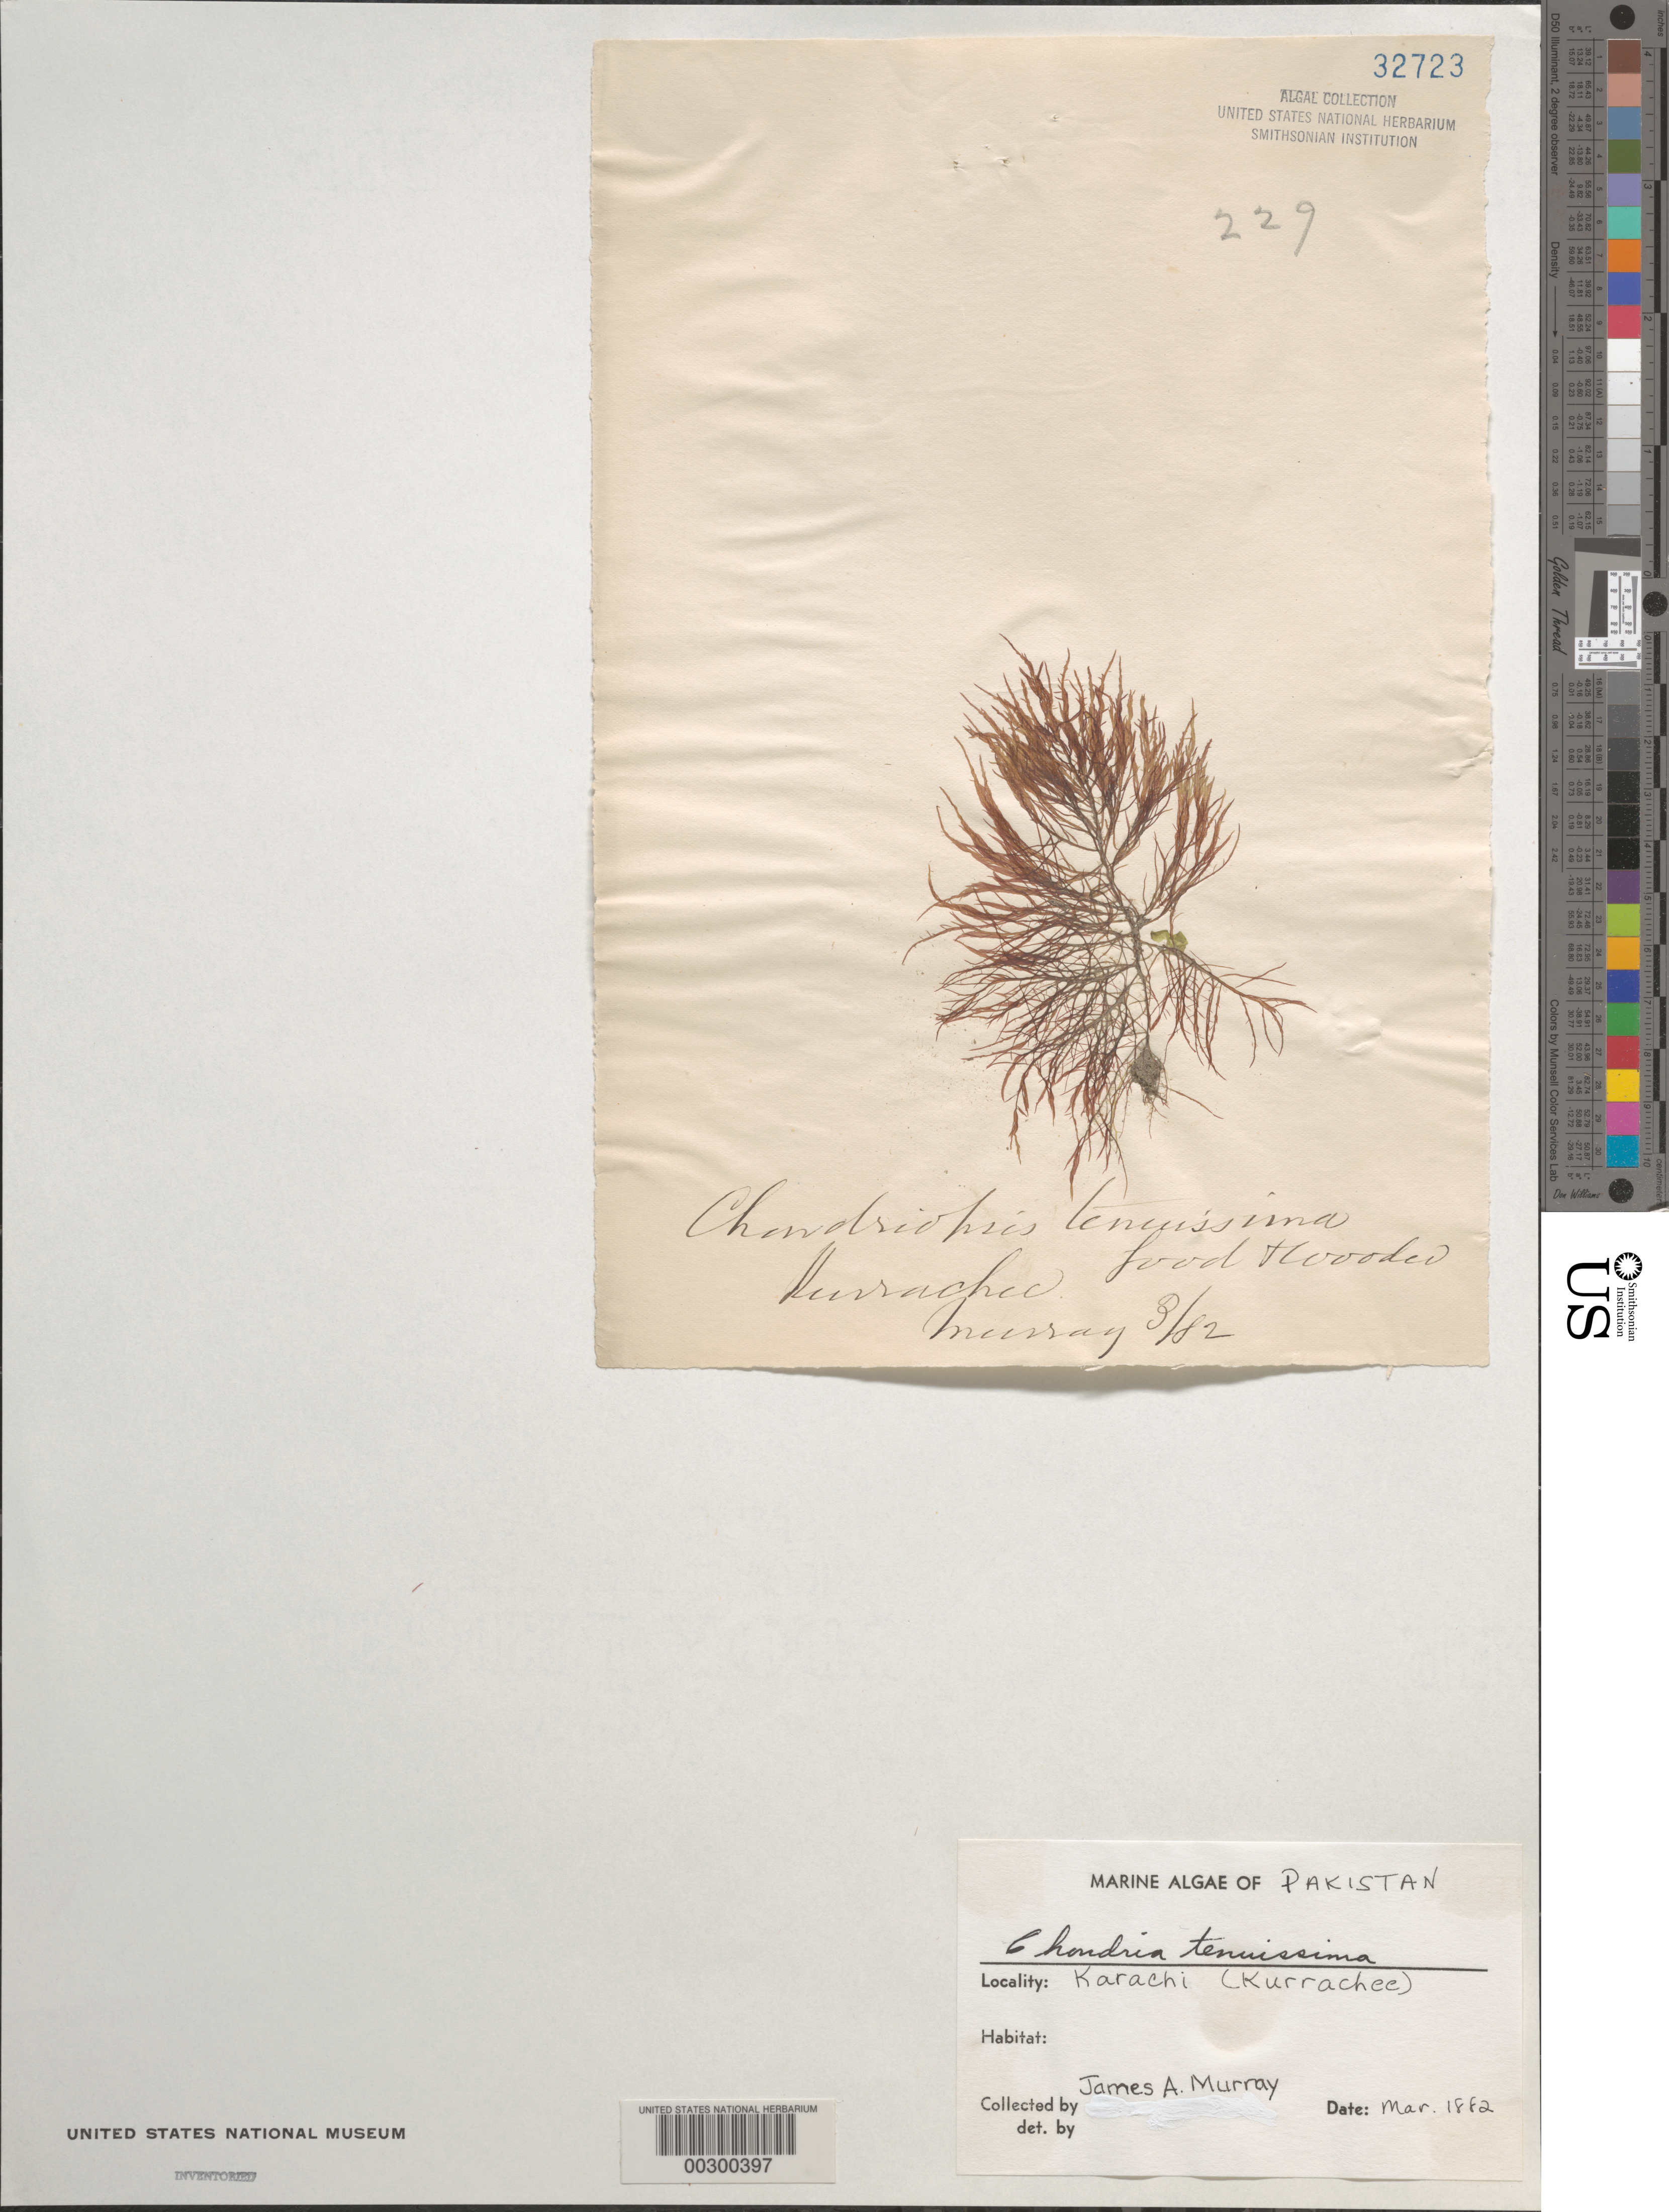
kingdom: Plantae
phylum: Rhodophyta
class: Florideophyceae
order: Ceramiales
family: Rhodomelaceae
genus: Chondria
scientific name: Chondria capillaris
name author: M.J. Wynne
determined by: Algae name updating Project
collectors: J. A. Murray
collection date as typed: Mar 1882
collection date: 1882-03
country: Pakistan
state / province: Sindh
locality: Karachi (kurrachee)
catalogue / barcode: US 32723